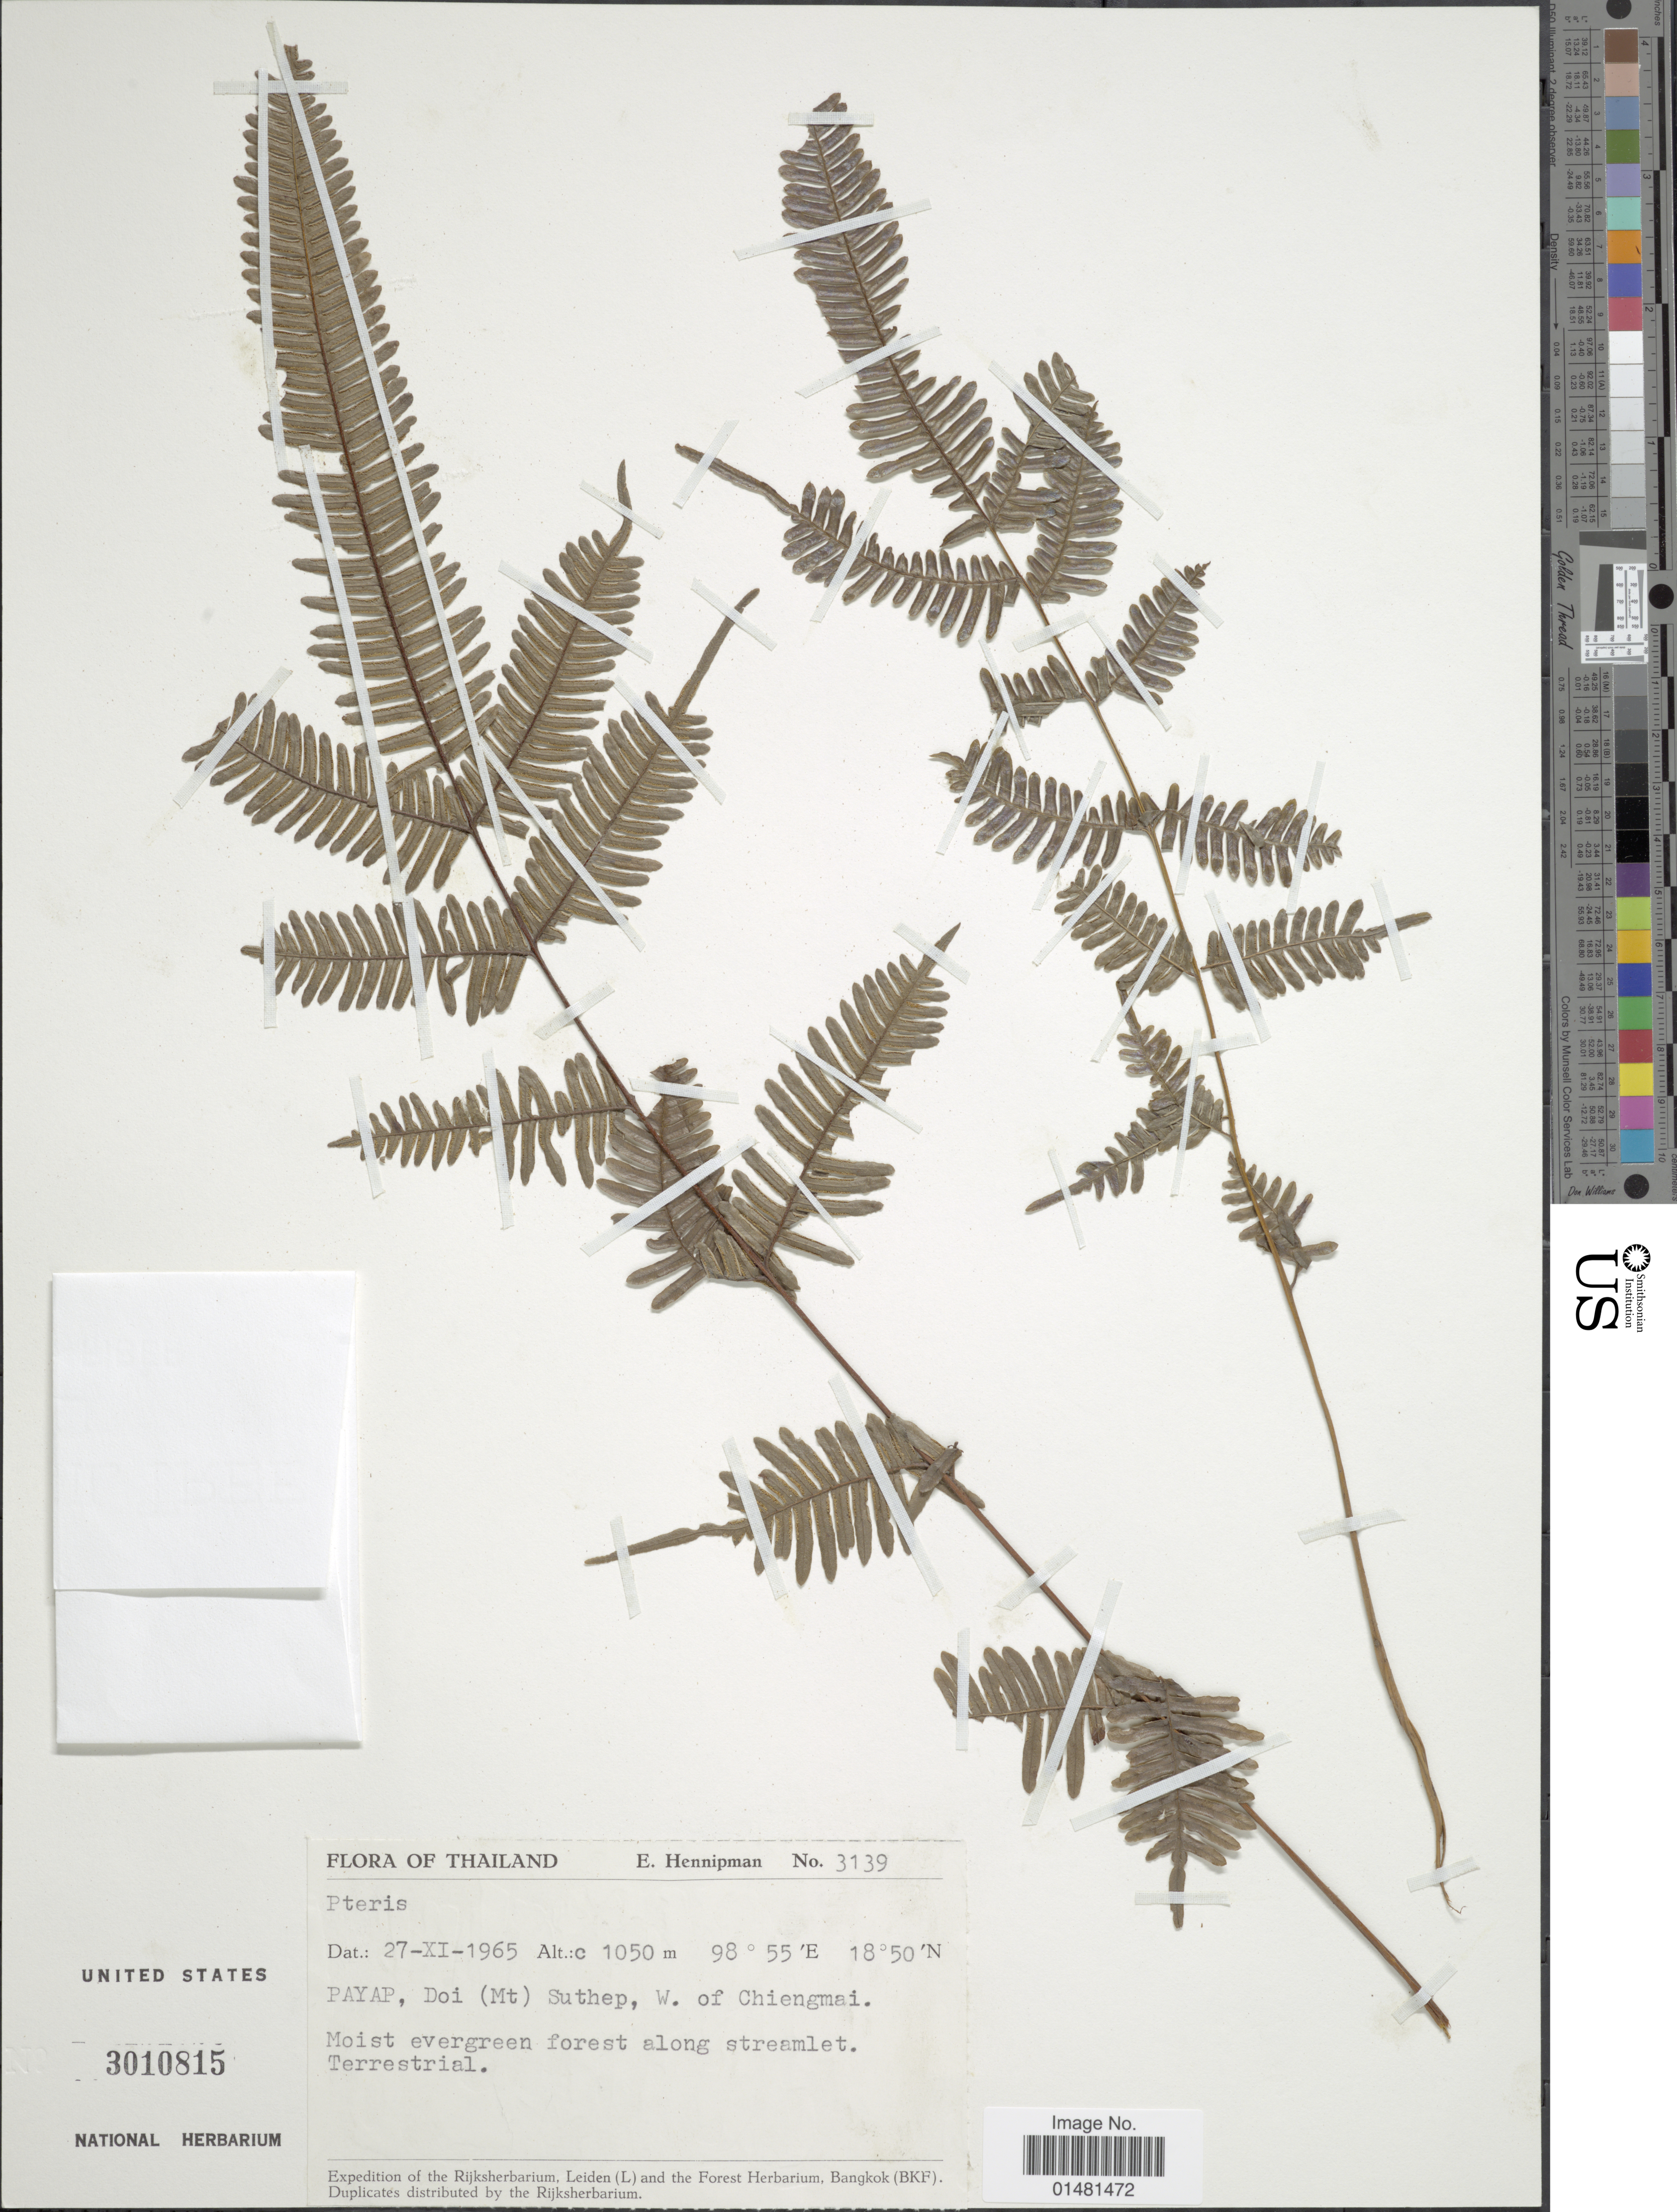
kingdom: Plantae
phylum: Tracheophyta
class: Polypodiopsida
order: Polypodiales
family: Pteridaceae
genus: Pteris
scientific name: Pteris sp.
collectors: E. Hennipman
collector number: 3139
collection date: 1965-11-27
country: Thailand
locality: Payap, Doi (Mt) Suthep, W. of Chiengmai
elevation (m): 1050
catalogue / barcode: US 3010815